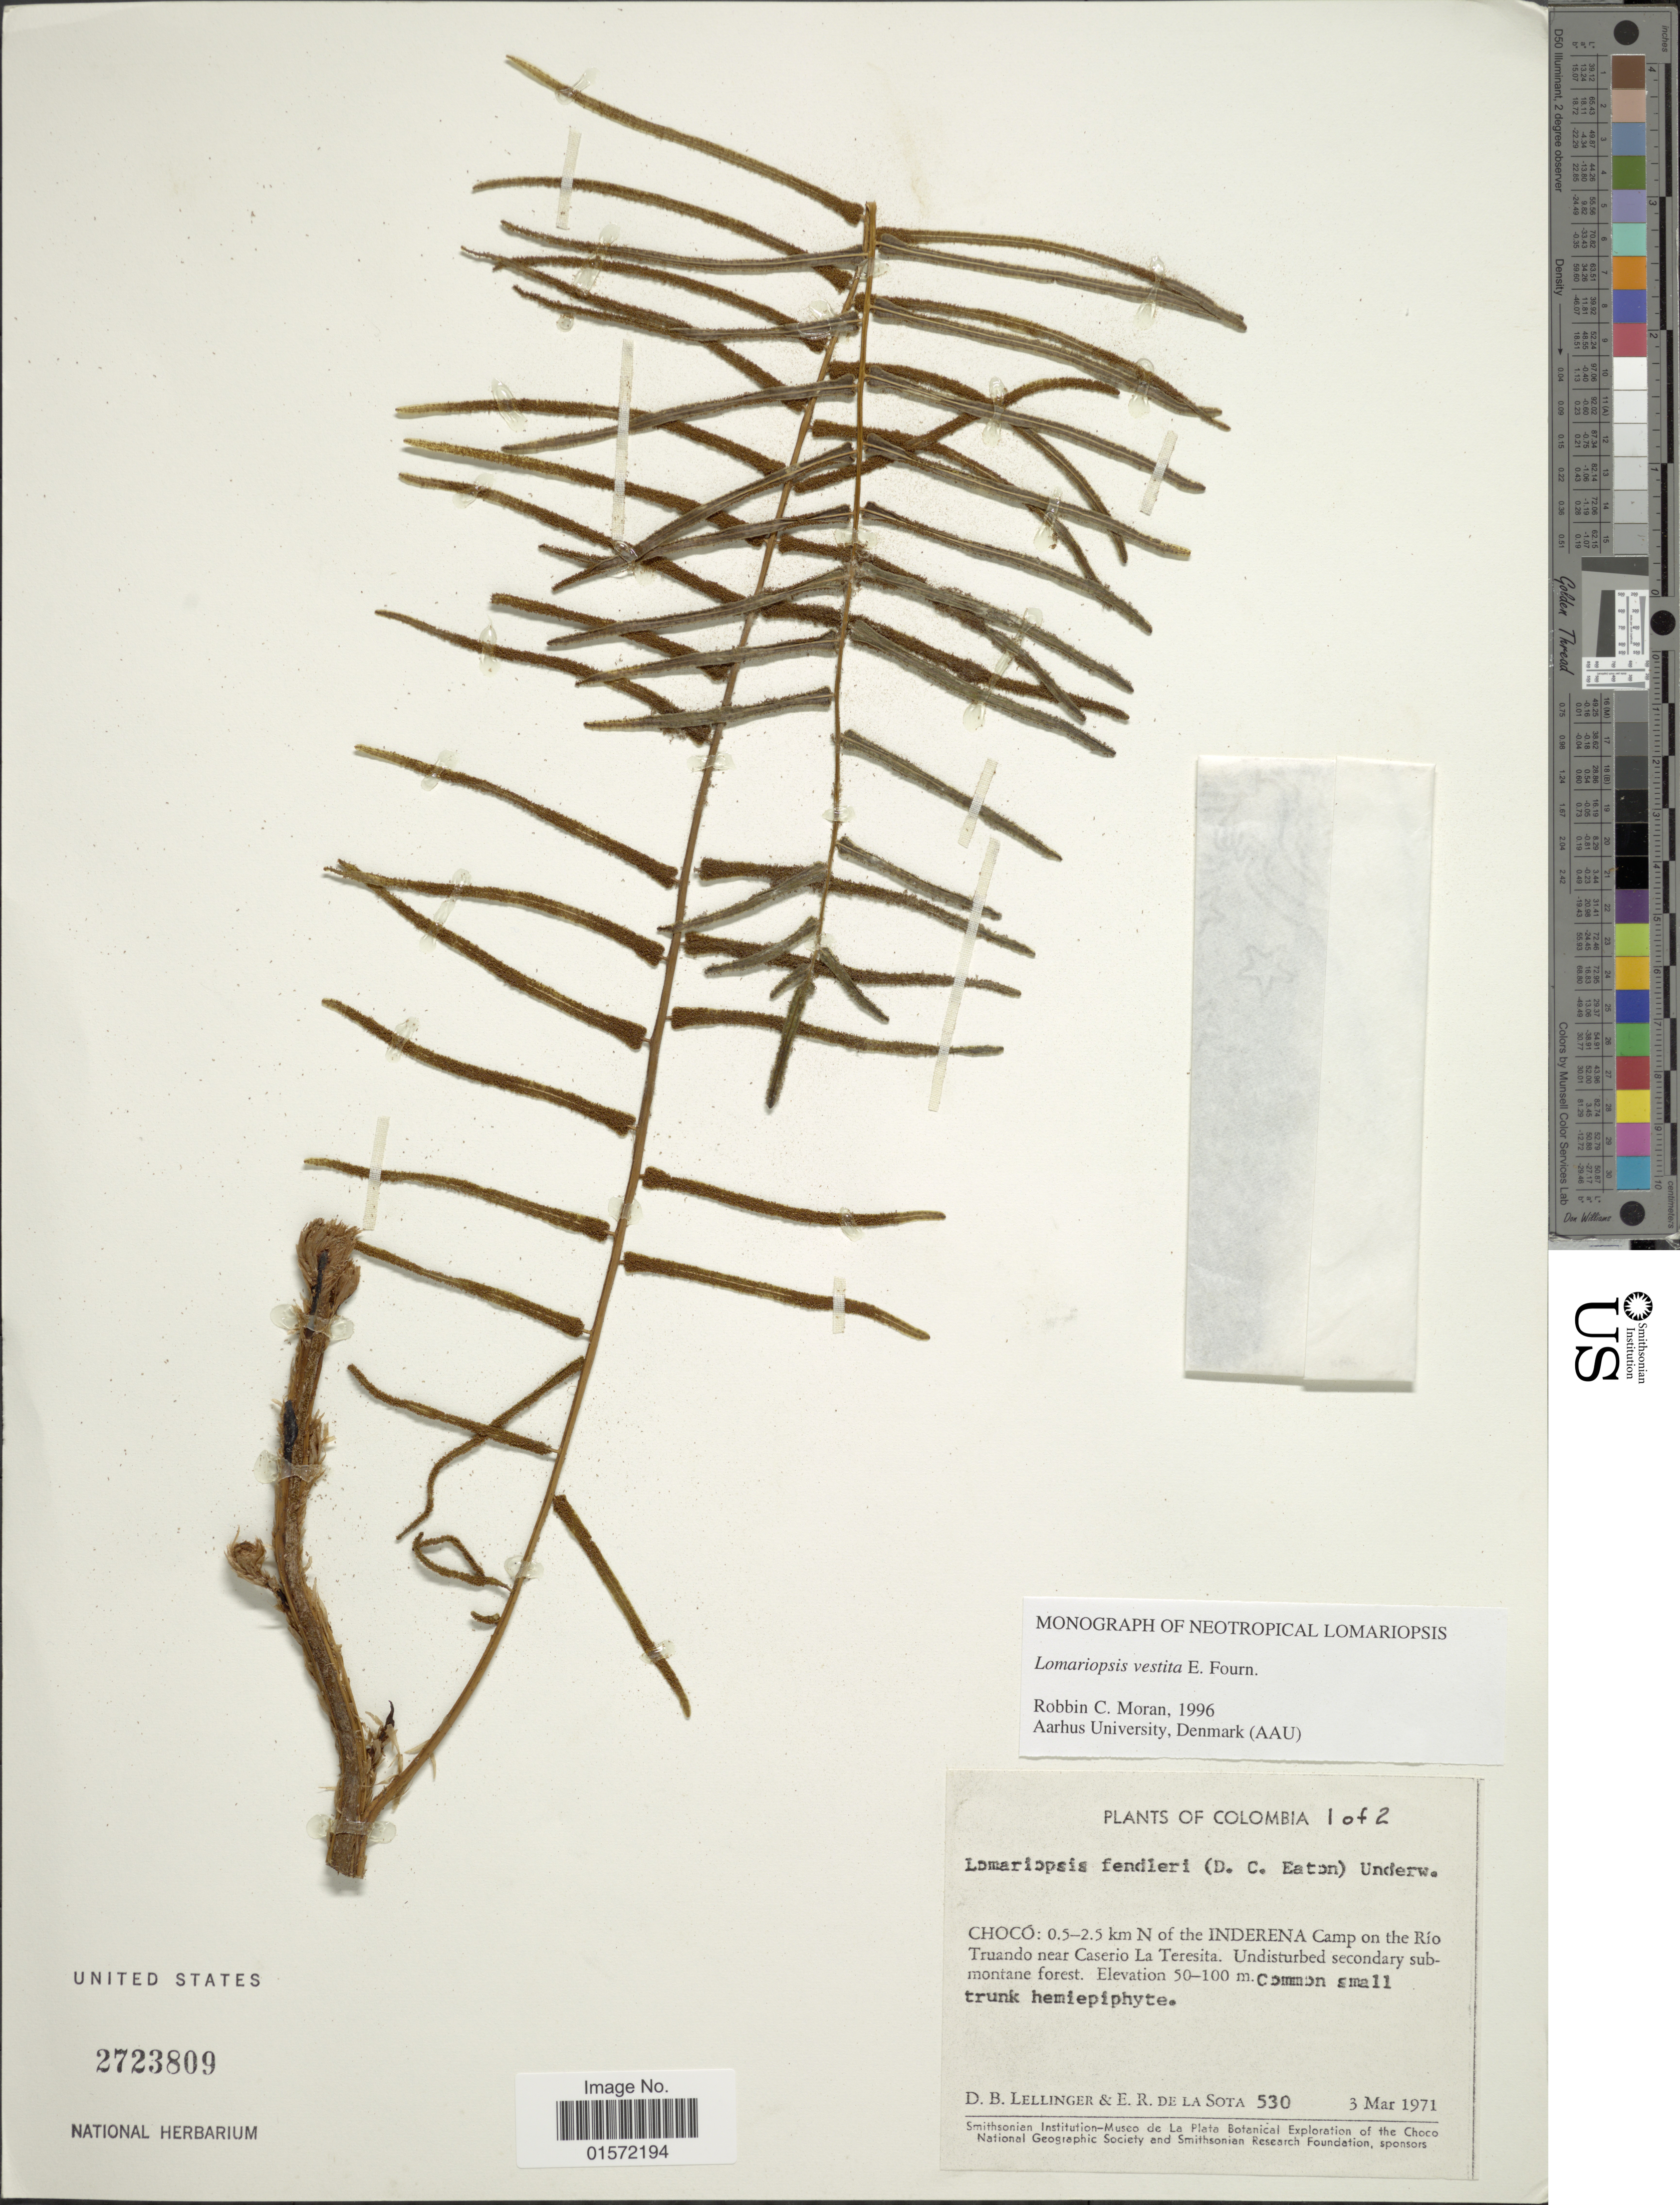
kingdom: Plantae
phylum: Tracheophyta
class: Polypodiopsida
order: Polypodiales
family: Lomariopsidaceae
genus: Lomariopsis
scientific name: Lomariopsis vestita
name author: E. Fourn.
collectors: D. B. Lellinger & E. R. de la Sota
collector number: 530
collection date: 1971-03-03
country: Colombia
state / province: Chocó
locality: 0.5-2.5 km N of the Inderena Camp on the Río Truando near Caserio La Teresita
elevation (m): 50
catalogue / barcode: US 2723809